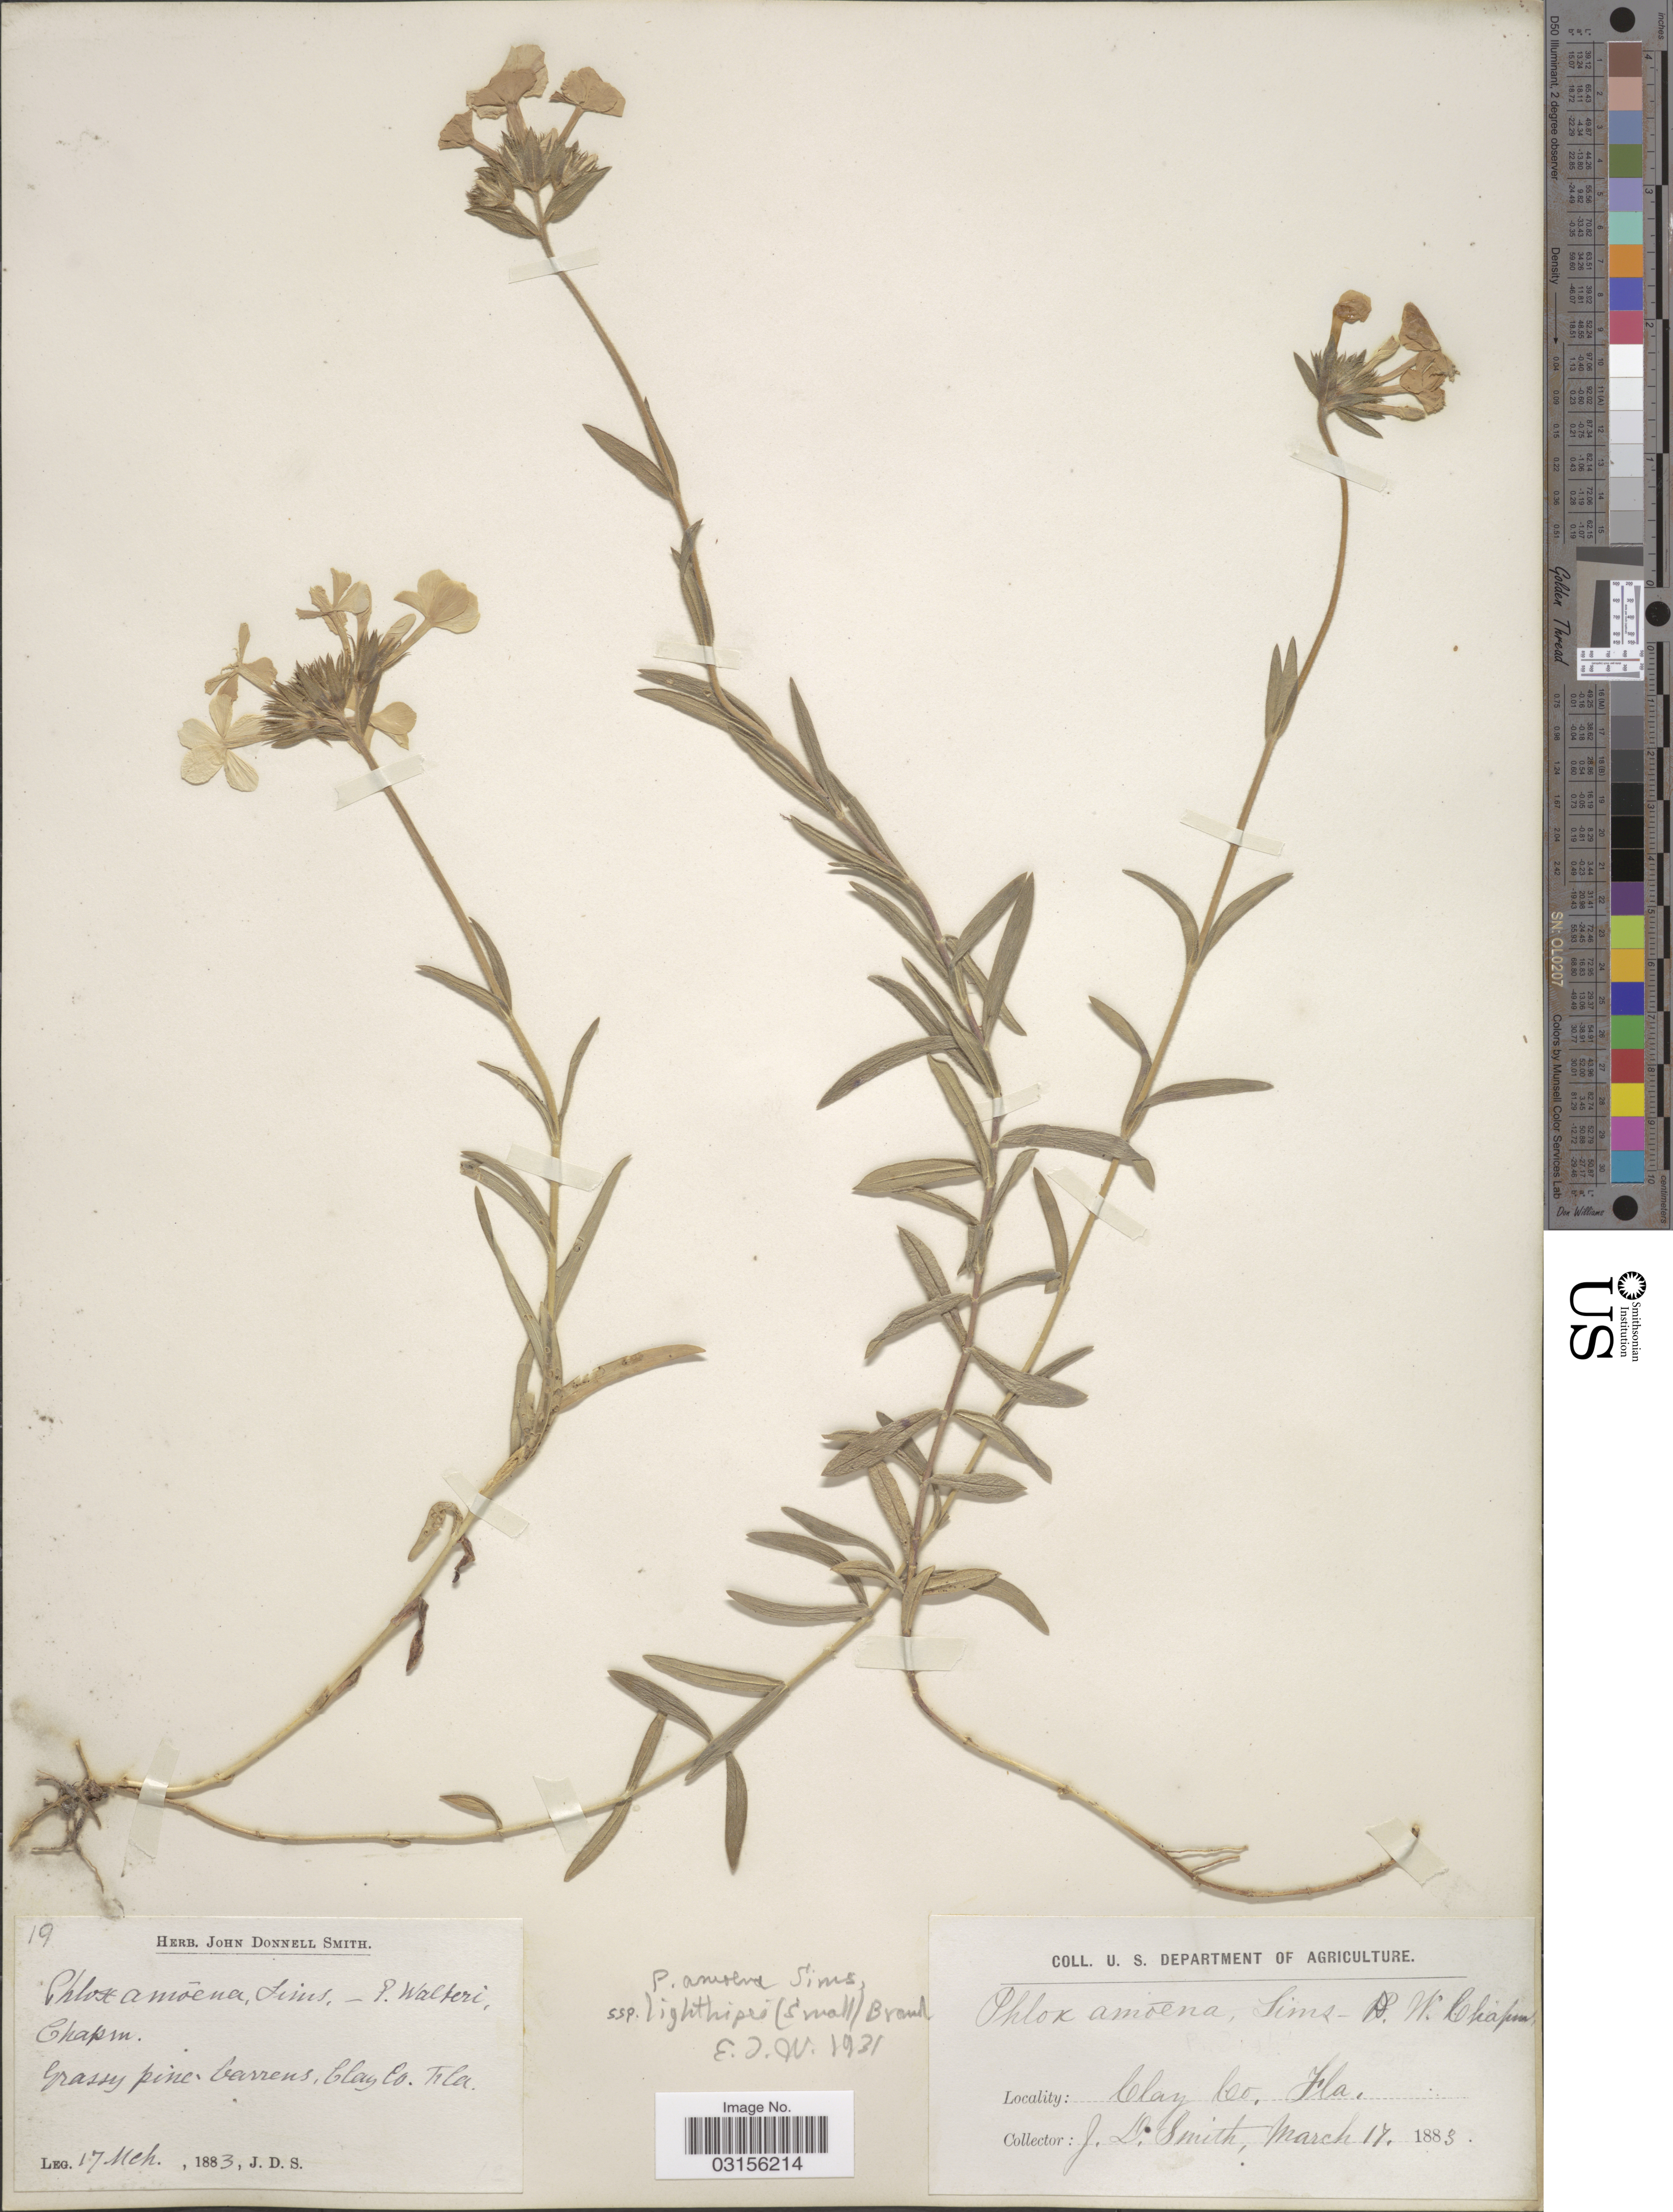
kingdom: Plantae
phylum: Tracheophyta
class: Magnoliopsida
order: Ericales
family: Polemoniaceae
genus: Phlox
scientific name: Phlox amoena subsp. lighthipei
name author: (Small) Wherry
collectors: J. Donnell Smith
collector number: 19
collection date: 1883-03-17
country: United States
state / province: Florida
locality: Clay Co.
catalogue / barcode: US 103125